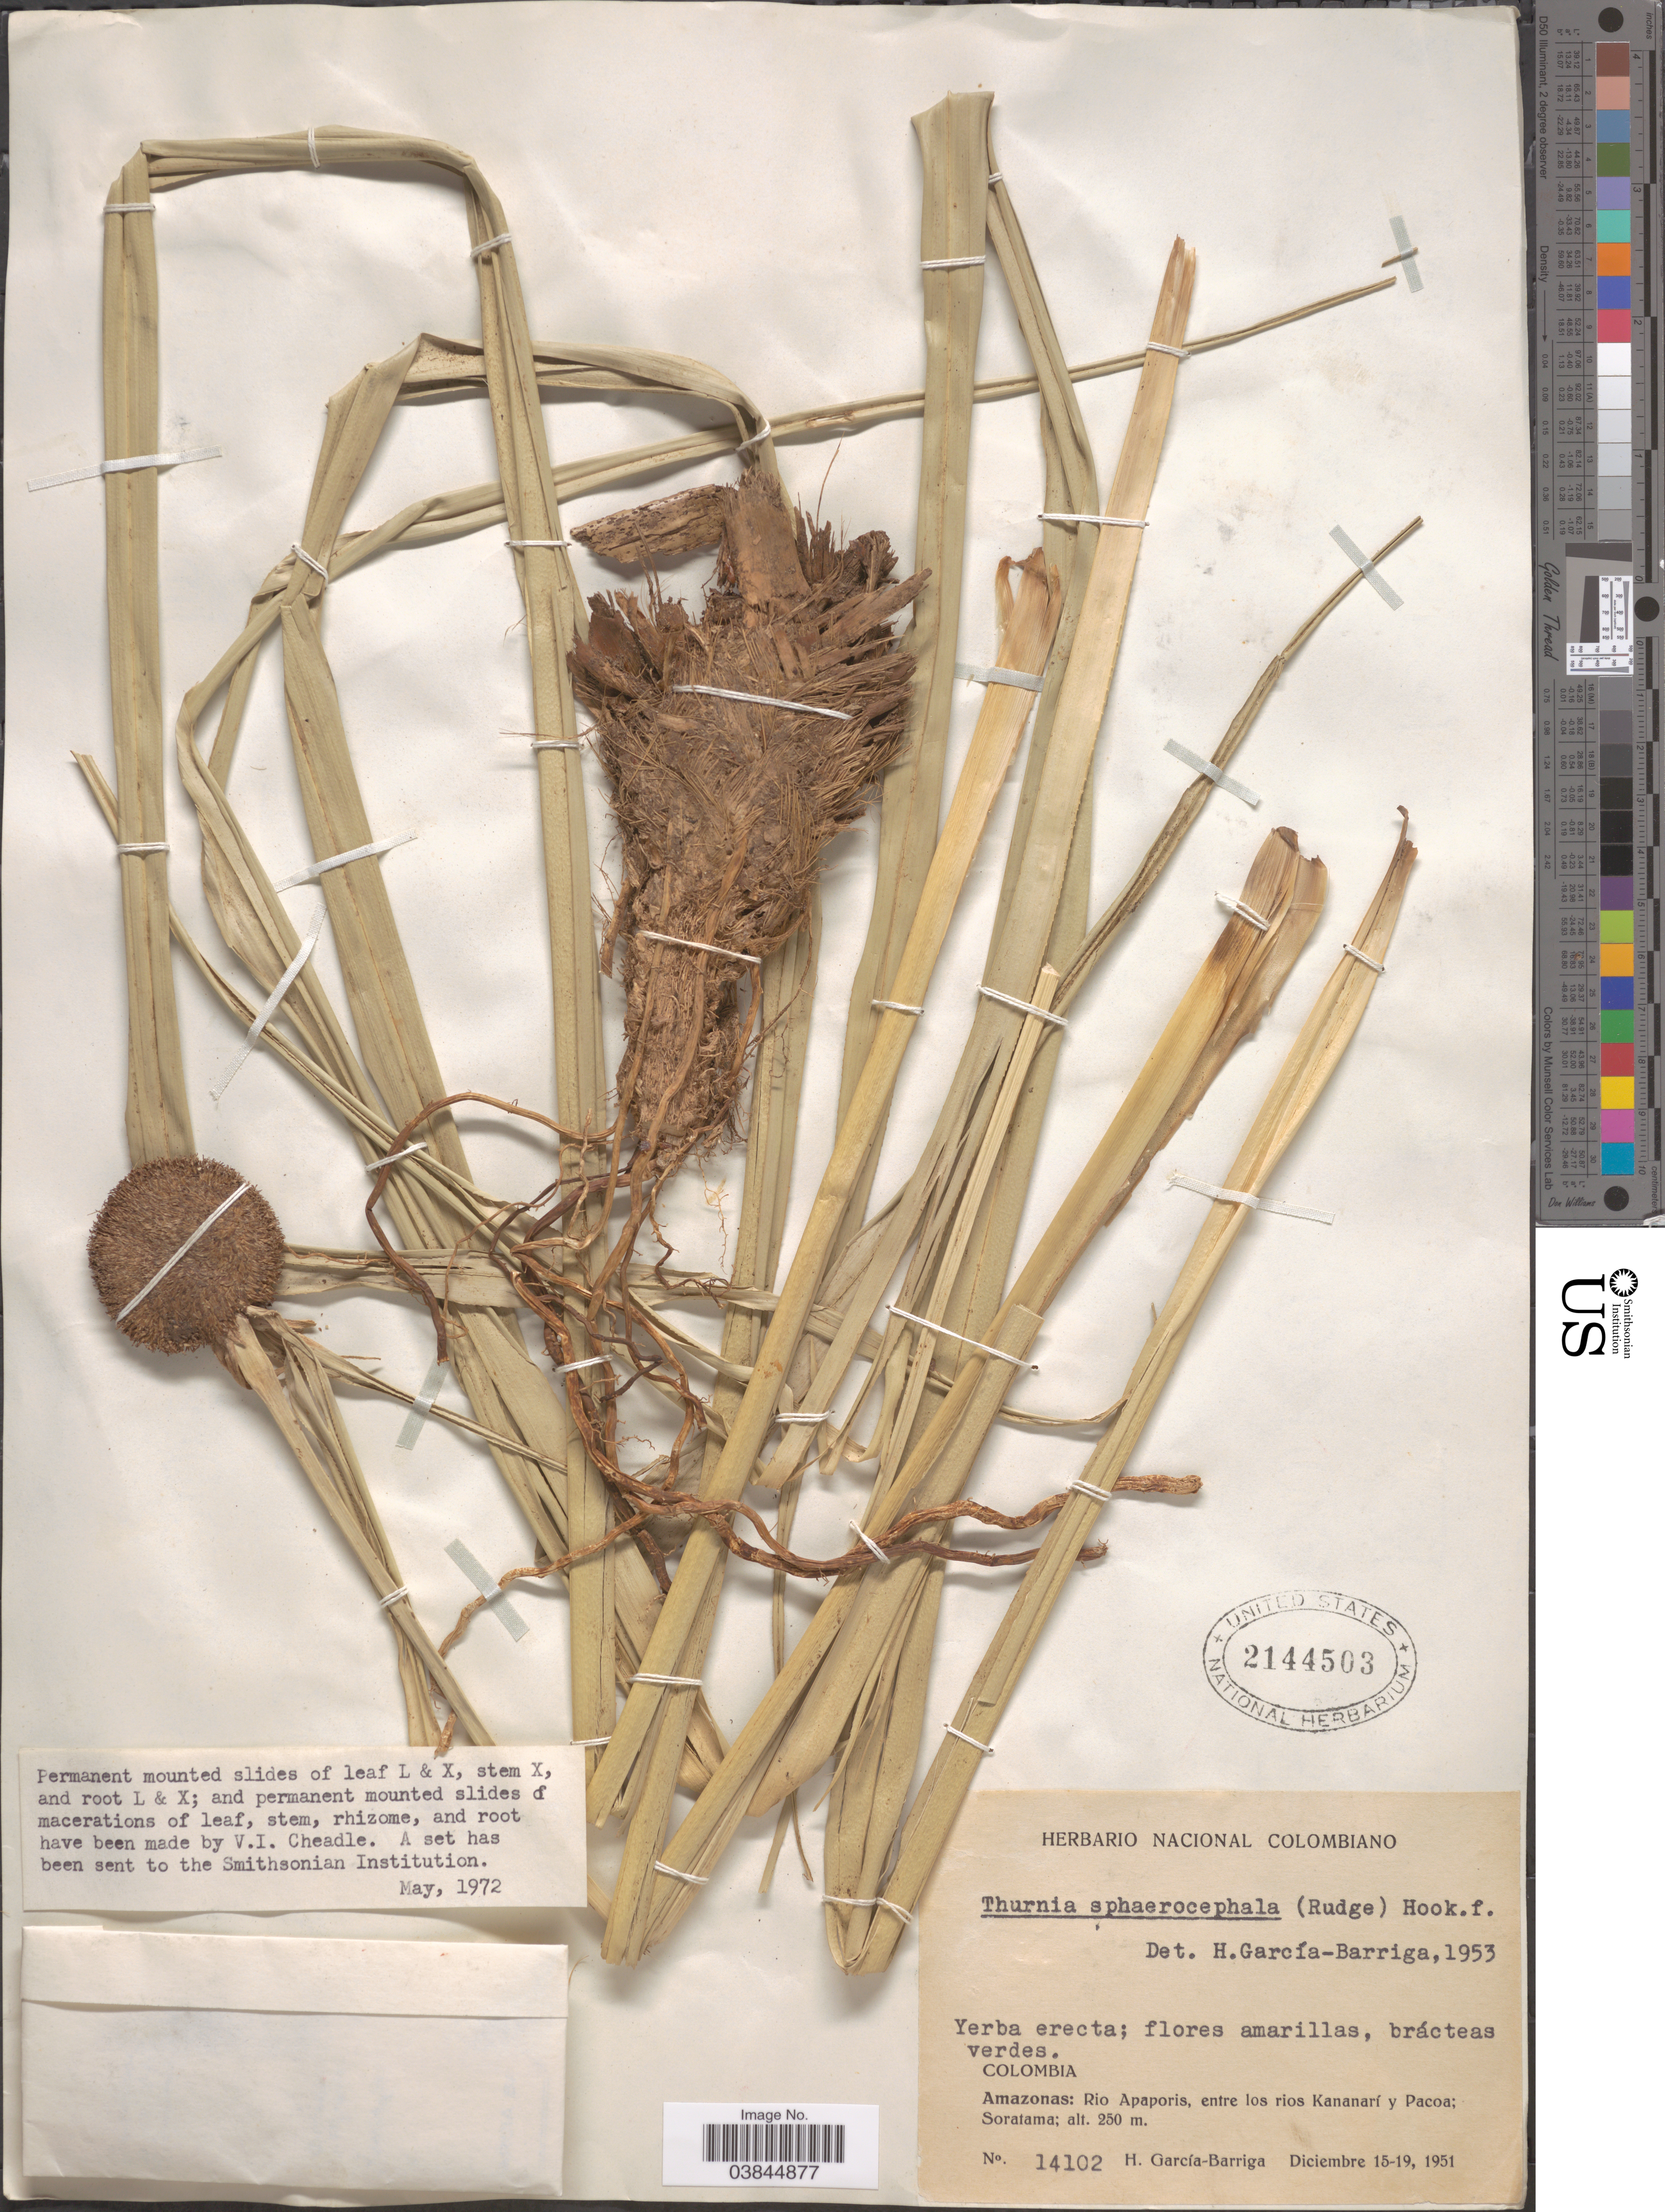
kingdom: Plantae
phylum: Tracheophyta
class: Liliopsida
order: Poales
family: Thurniaceae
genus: Thurnia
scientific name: Thurnia sphaerocephala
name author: (Rudge) Hook. f.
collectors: H. García Barriga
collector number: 14102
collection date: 1951-12-15/1951-12-19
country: Colombia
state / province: Amazônas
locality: Río Apaporis, entre los rios Kananarí y Pacoa; Soratama.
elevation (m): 250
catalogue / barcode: US 2144503